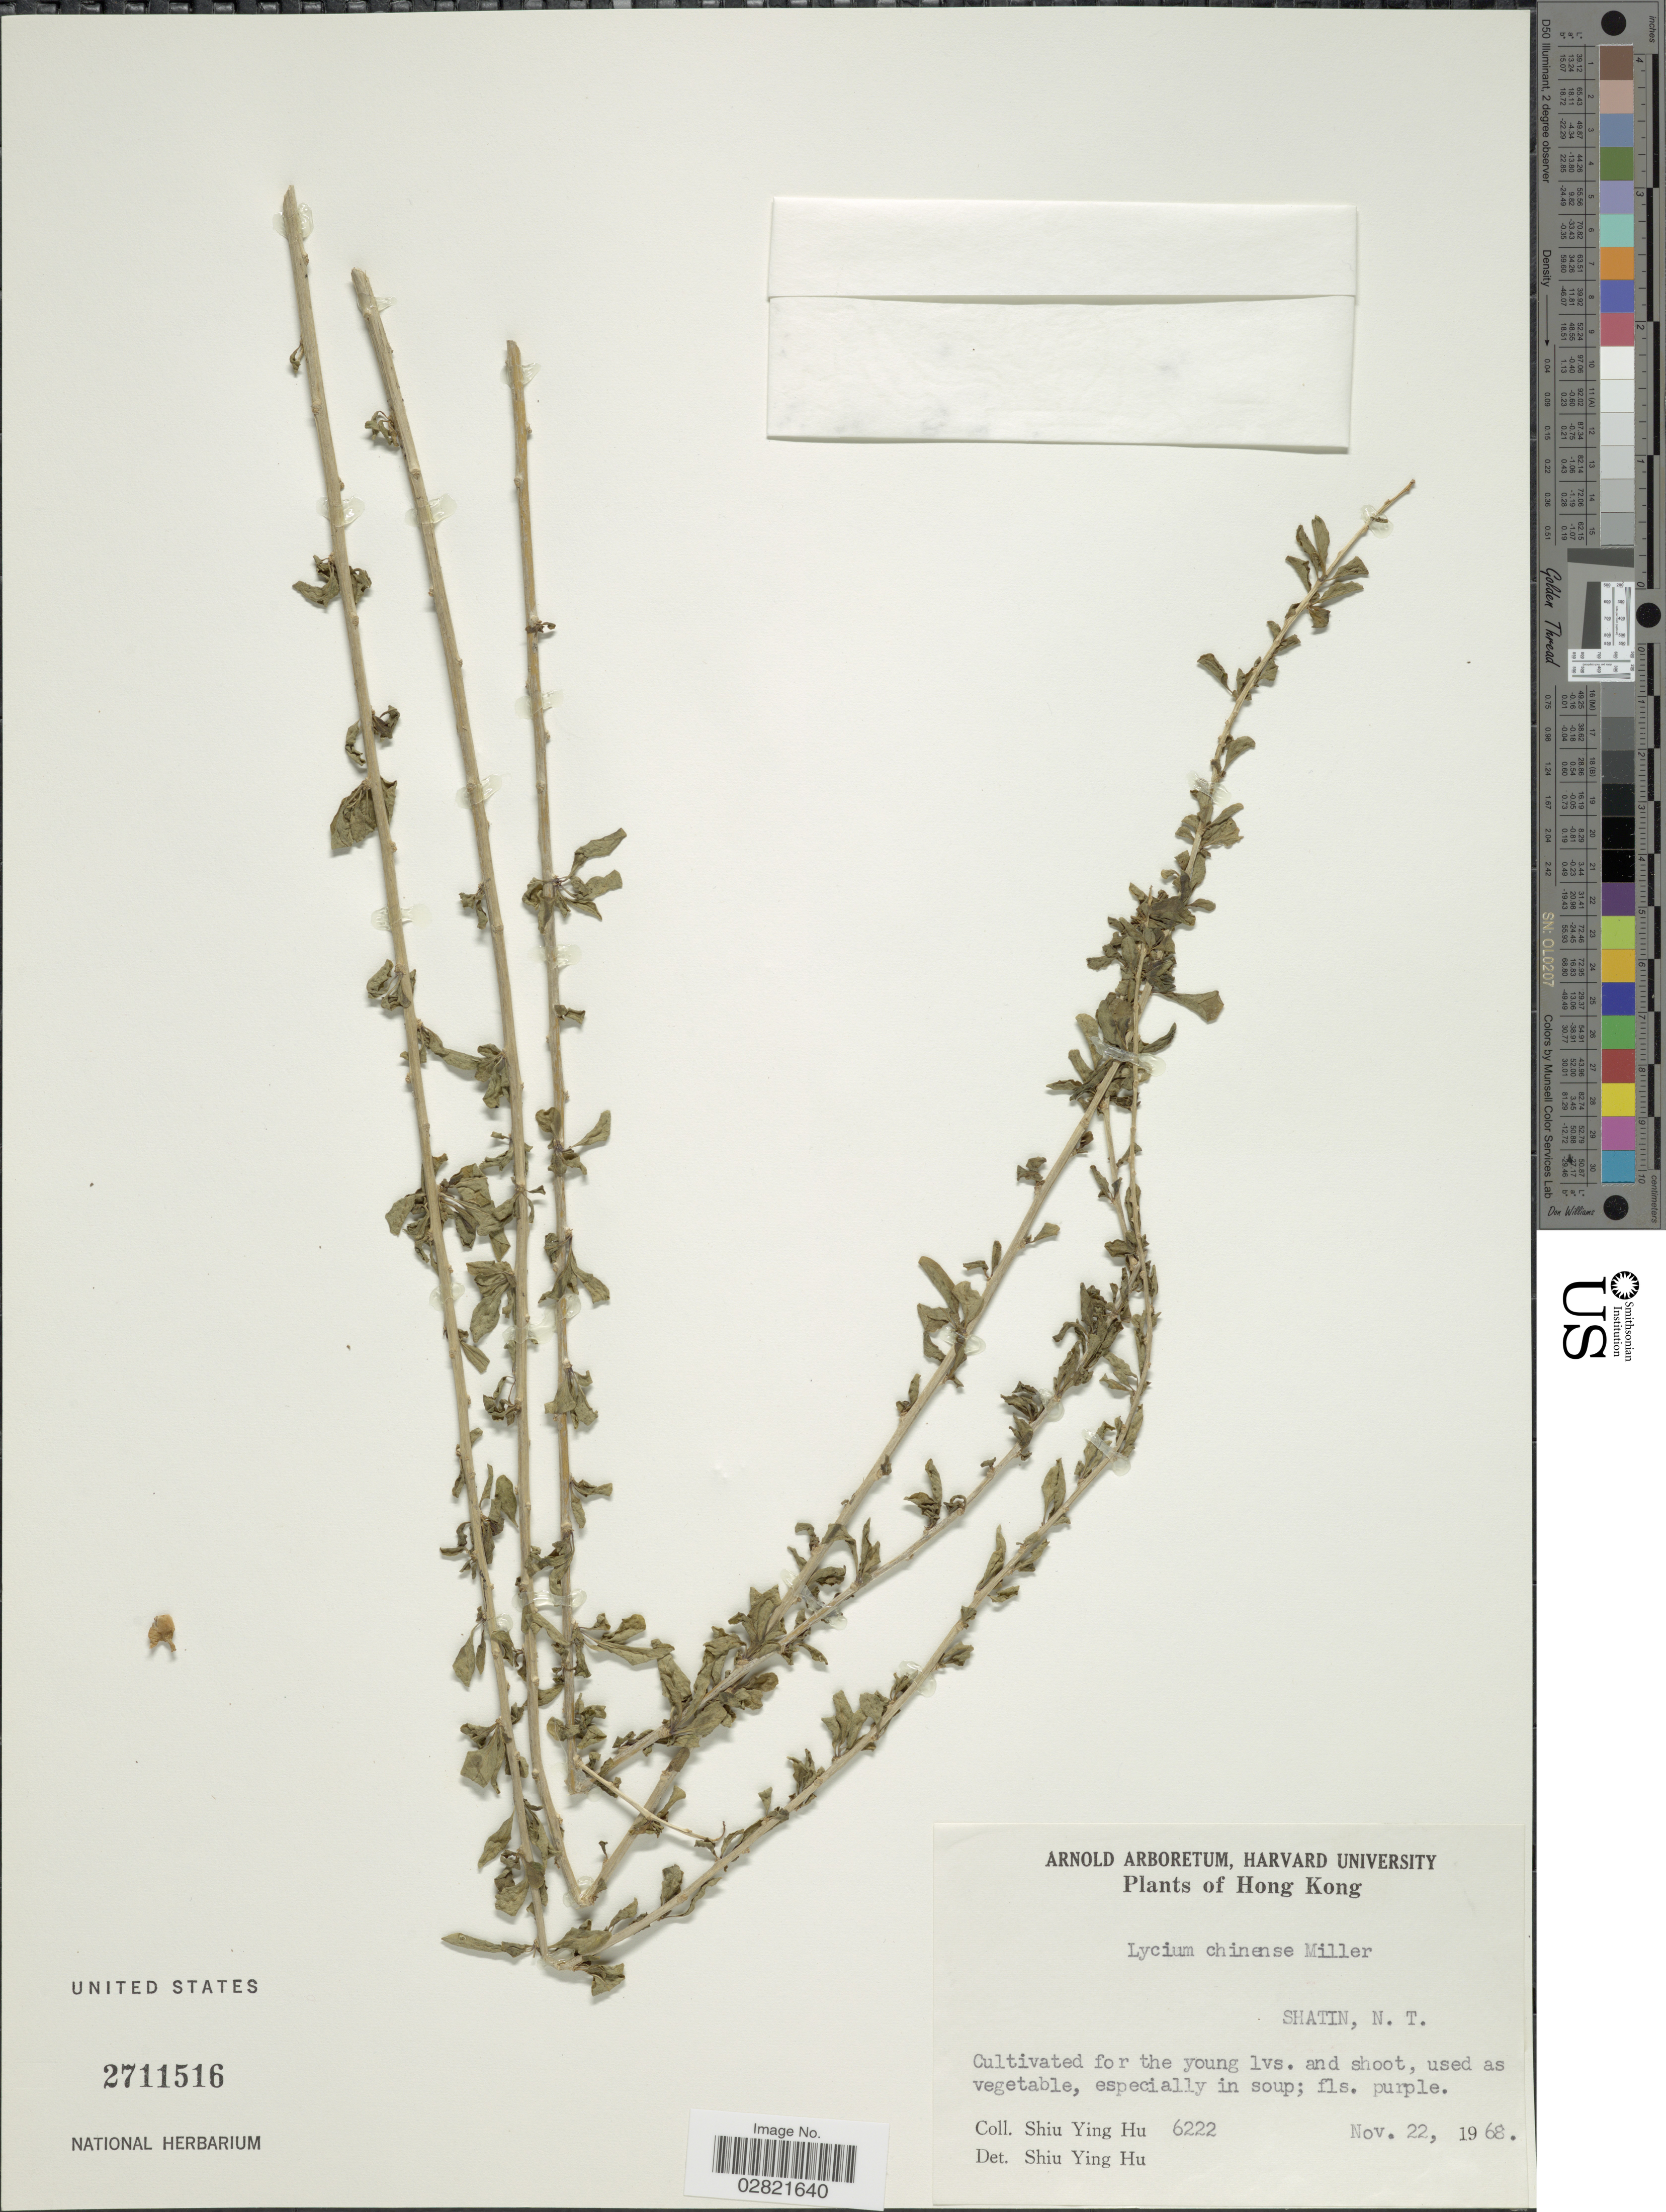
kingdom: Plantae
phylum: Tracheophyta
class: Magnoliopsida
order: Solanales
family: Solanaceae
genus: Lycium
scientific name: Lycium chinense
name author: Mill.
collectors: S. Y. Hu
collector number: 6222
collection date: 1968-11-22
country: China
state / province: Hong Kong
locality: Shatin, N. T.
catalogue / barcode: US 2711516